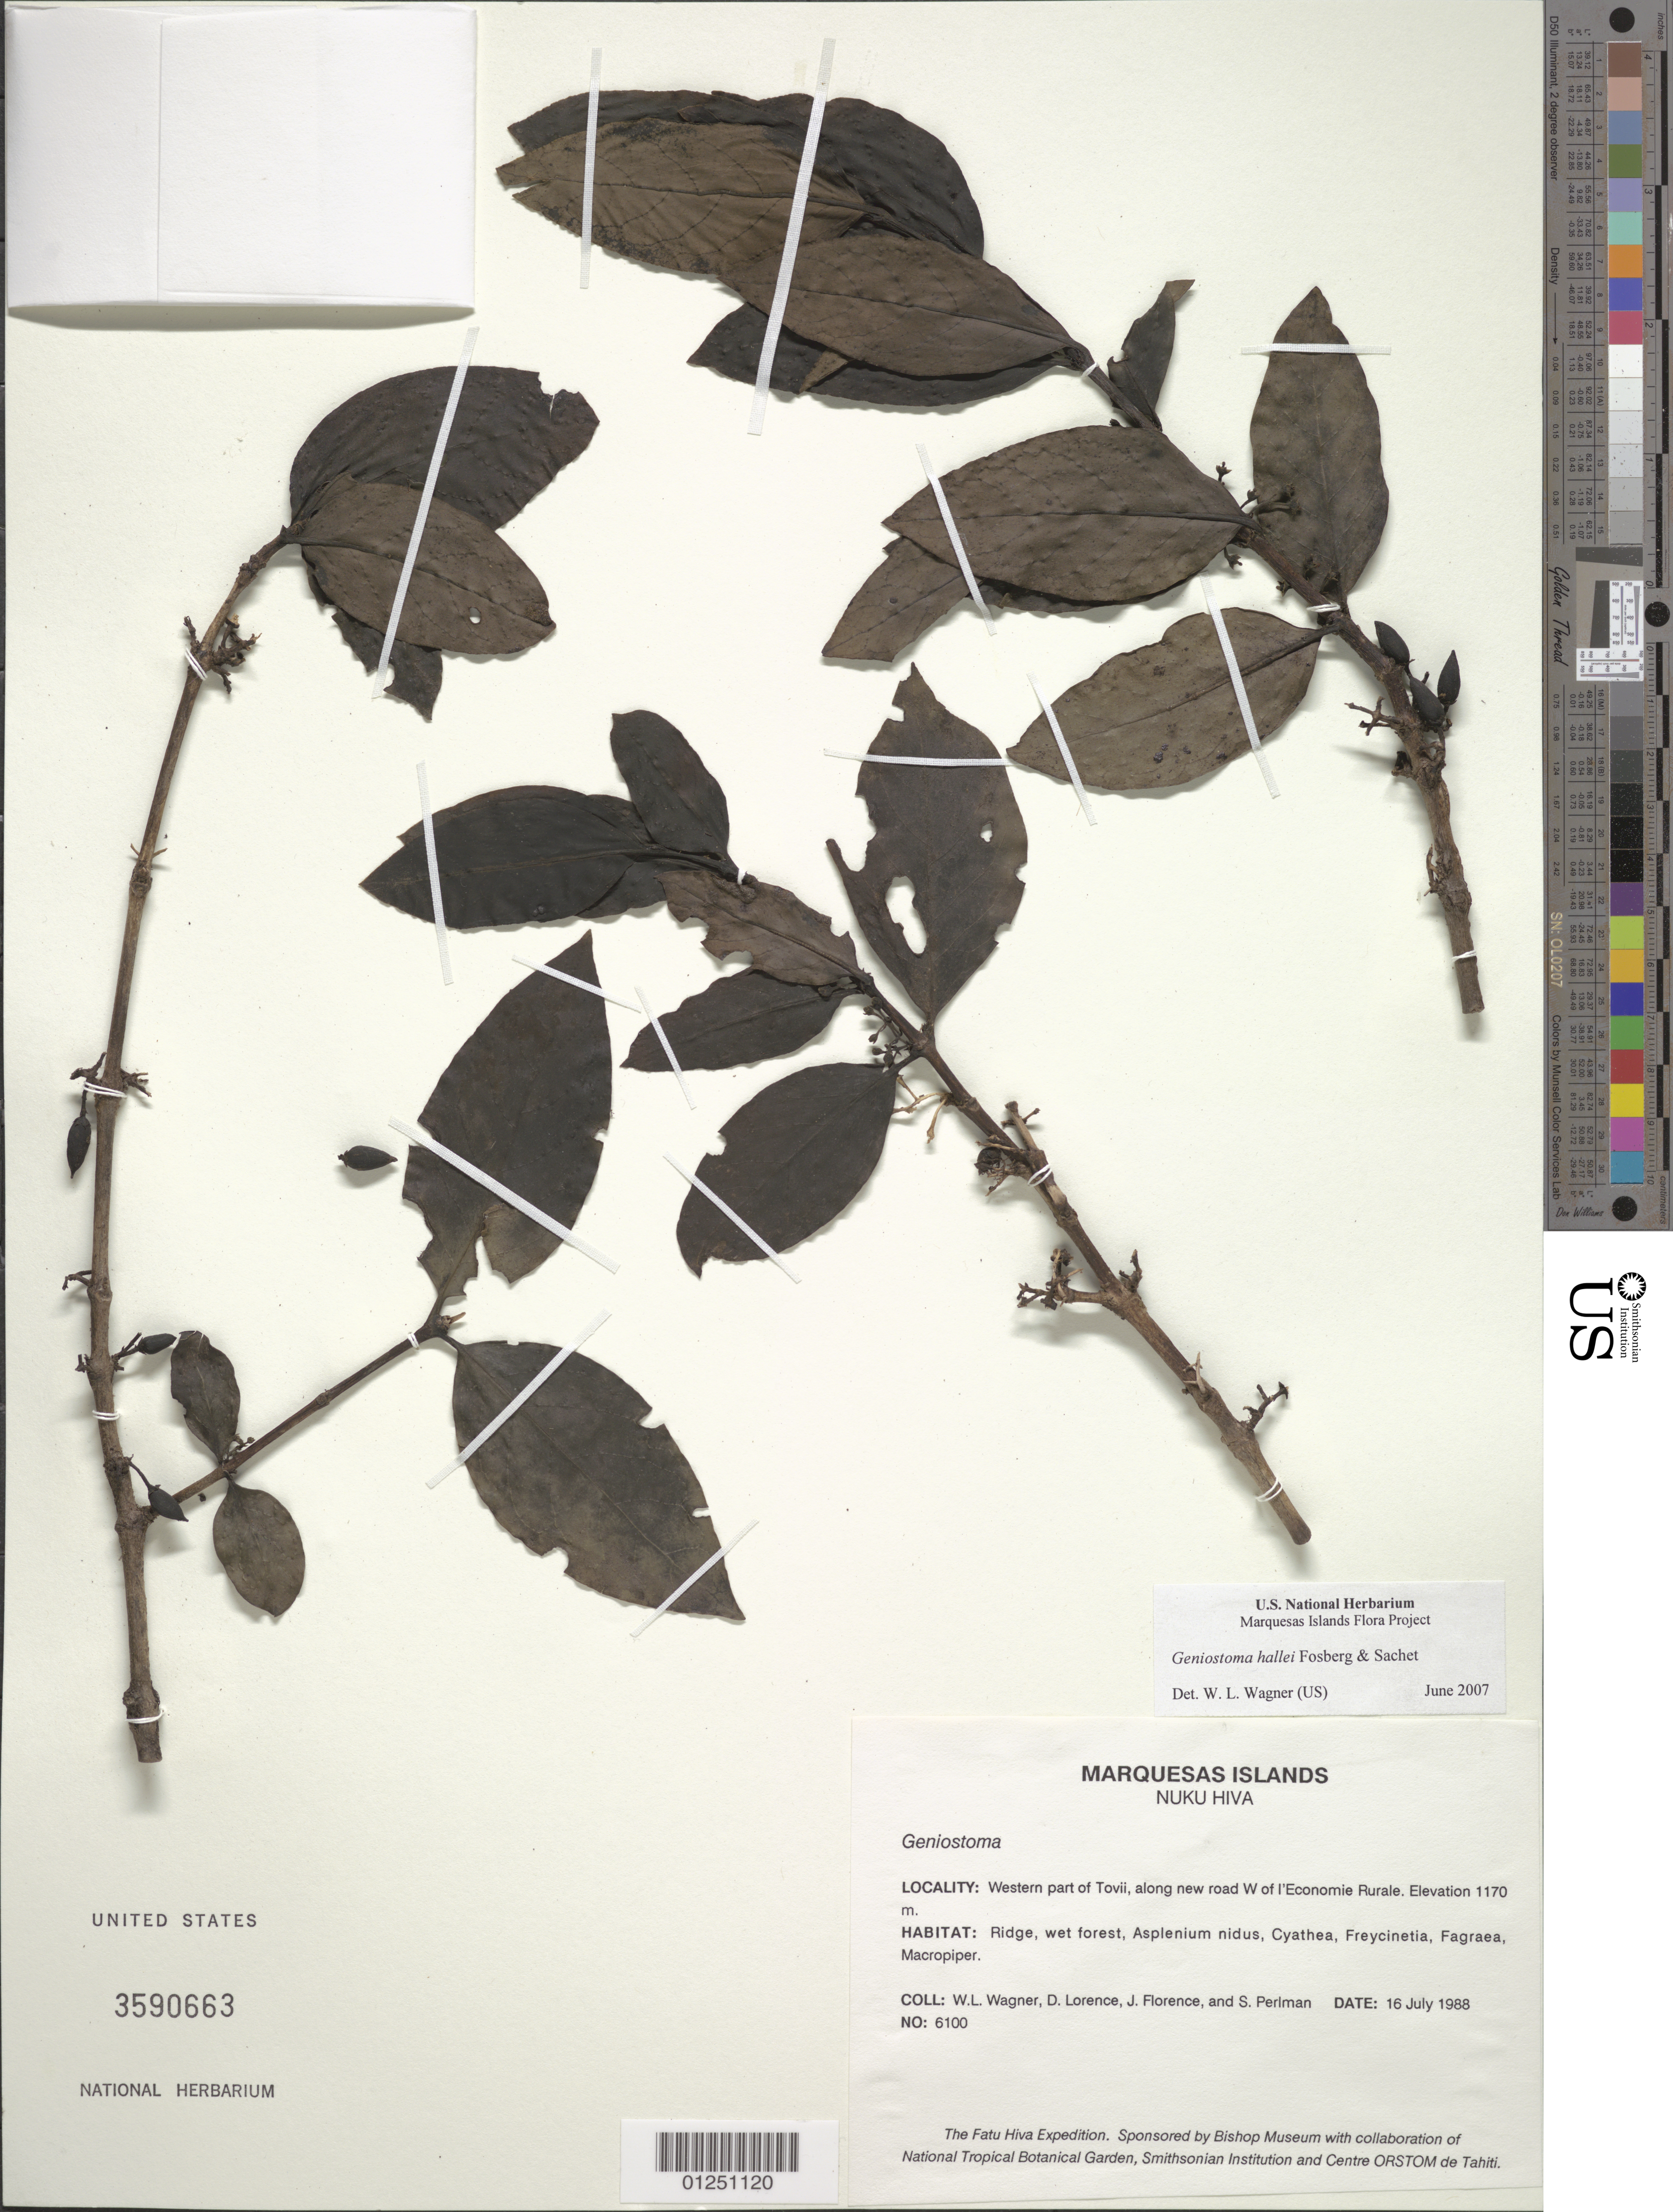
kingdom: Plantae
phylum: Tracheophyta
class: Magnoliopsida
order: Gentianales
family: Loganiaceae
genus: Geniostoma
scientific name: Geniostoma hallei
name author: Fosberg & Sachet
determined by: Wagner, W. L., (BOT), Smithsonian Institution - National Museum of Natural History (UNITED STATES)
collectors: W. L. Wagner, D. Lorence & et al.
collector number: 6100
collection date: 1988-07-16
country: French Polynesia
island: Nuku Hiva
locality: W part of Toovii, along new road W of l'Economie Rurale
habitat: Ridge, wet forest, Asplenium nidus, Cyathea, Freycinetia, Fagraea, Macropiper.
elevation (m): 1170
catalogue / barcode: US 3590663